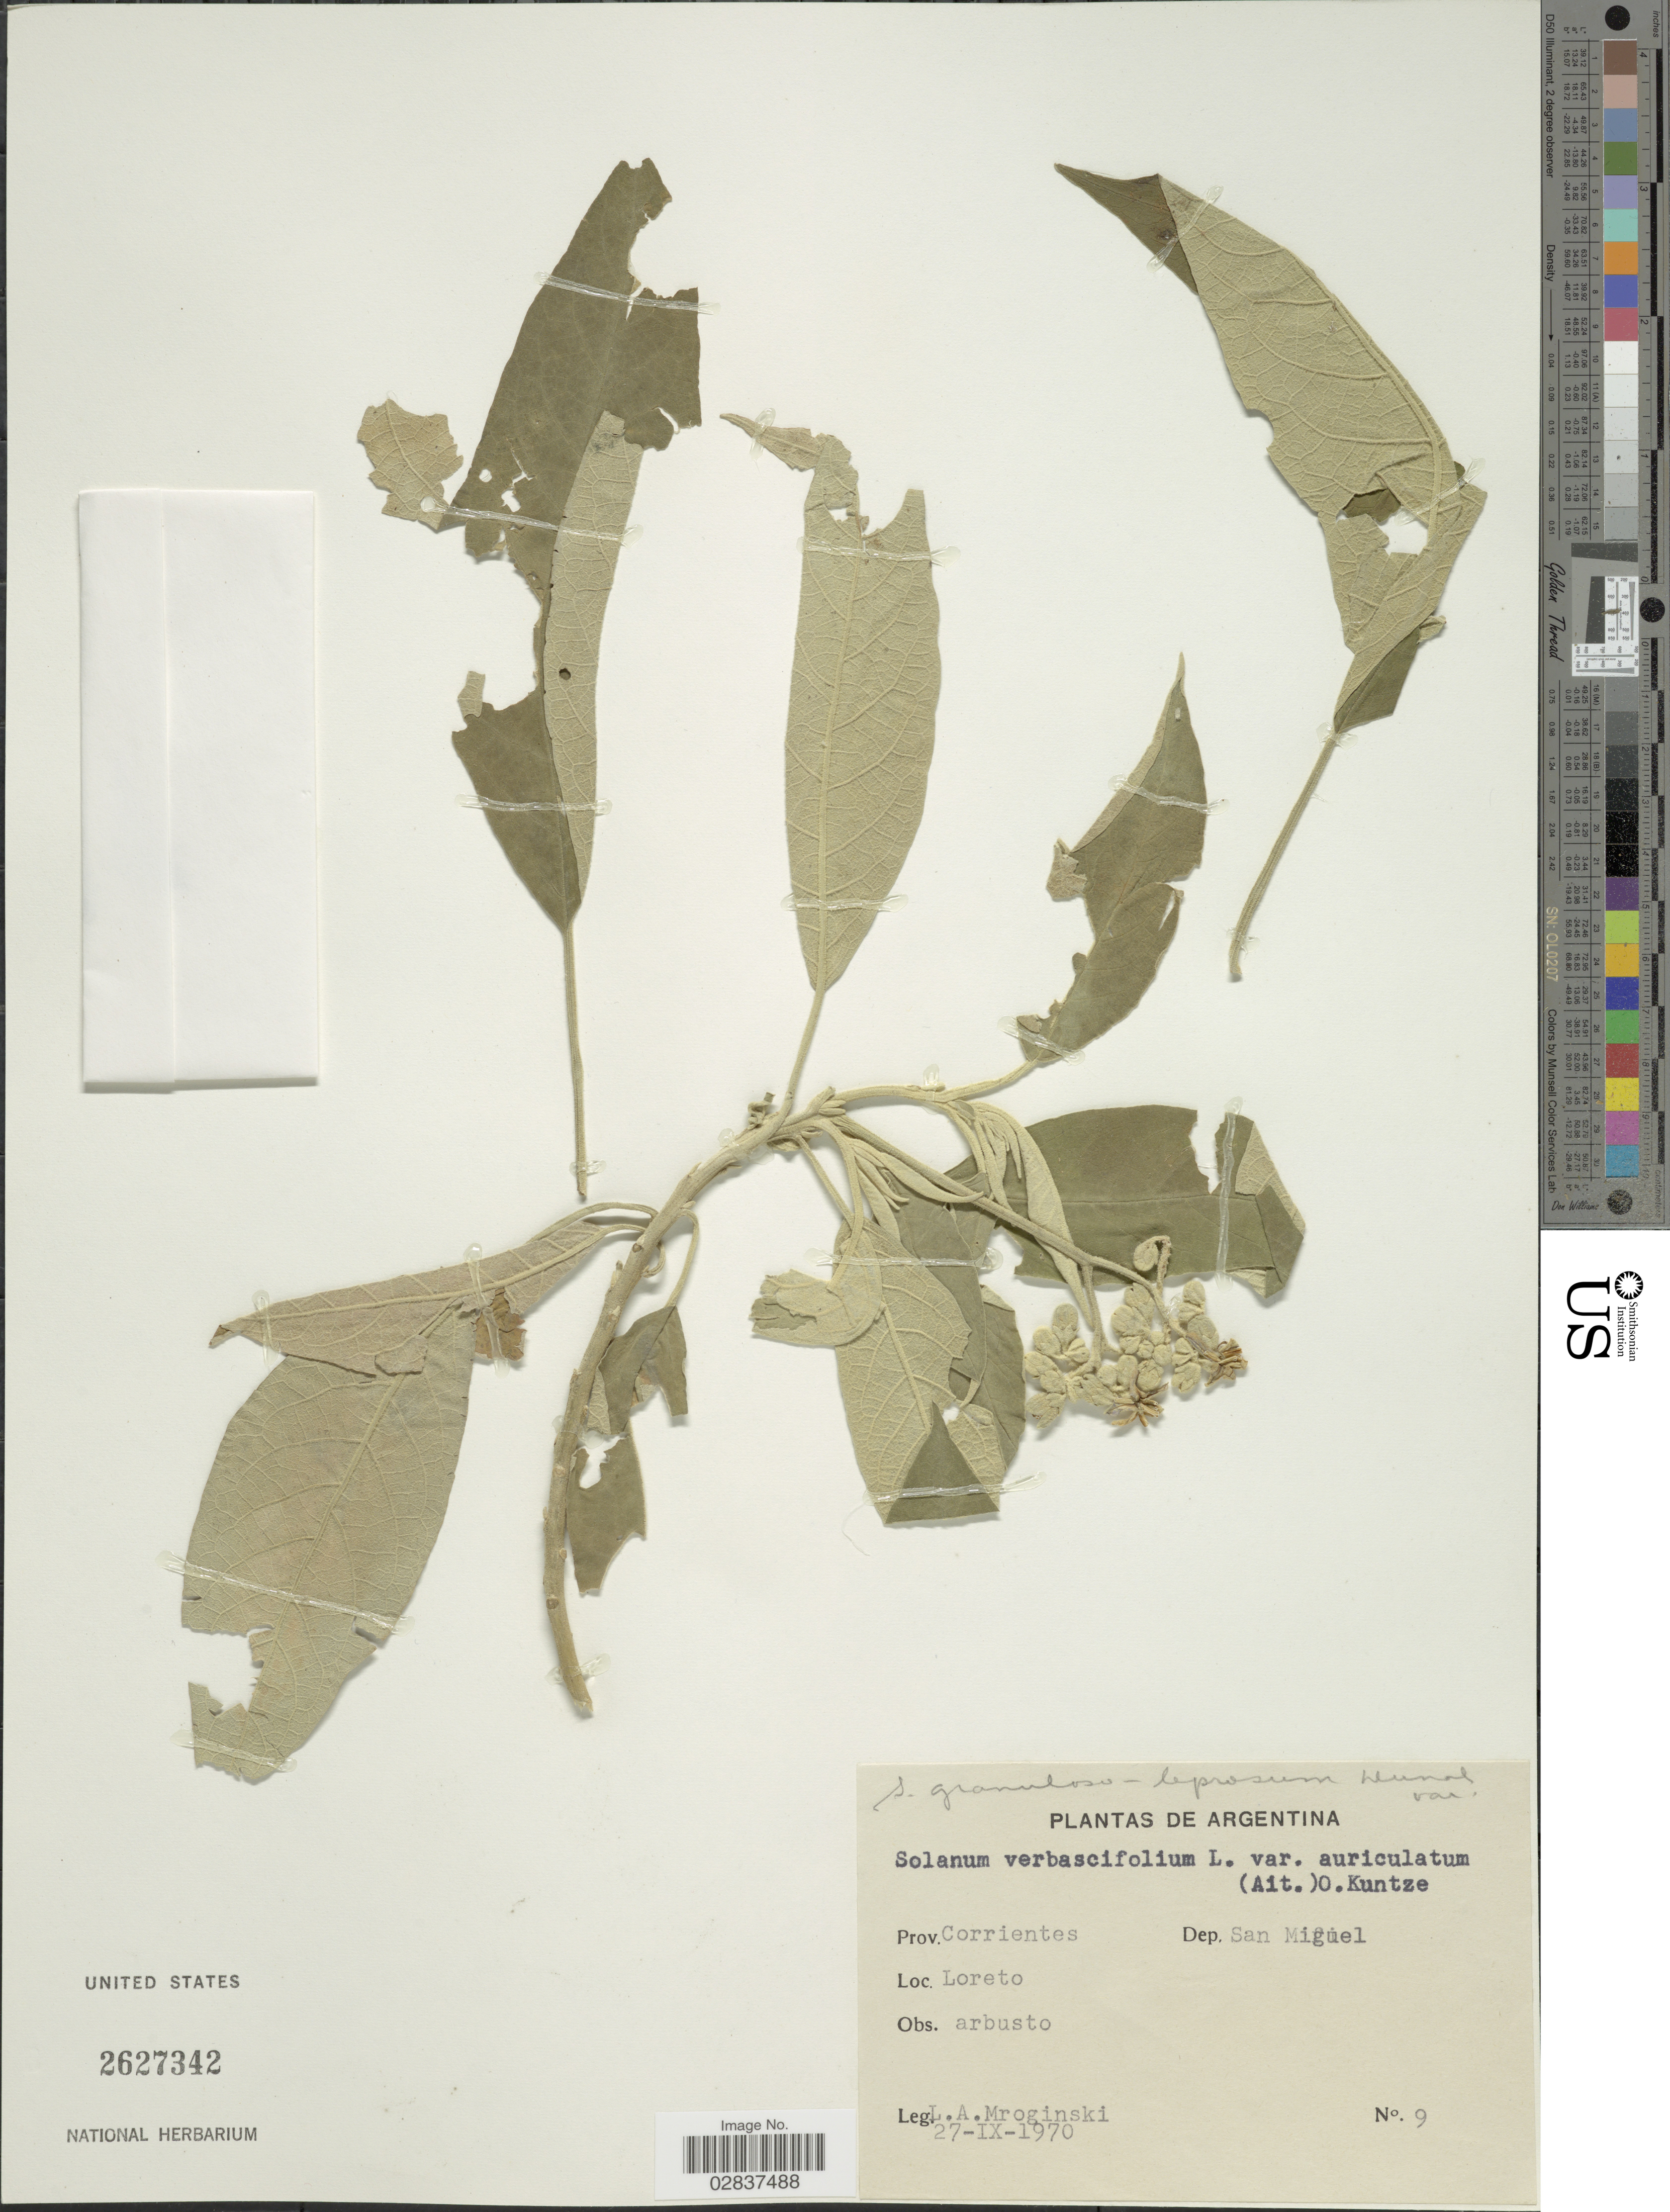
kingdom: Plantae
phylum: Tracheophyta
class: Magnoliopsida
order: Solanales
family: Solanaceae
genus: Solanum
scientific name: Solanum granuloso-leprosum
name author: Dunal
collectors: L. Mroginski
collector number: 9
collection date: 1970-09-27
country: Argentina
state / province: Corrientes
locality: Dep. San Miguel, Loreto.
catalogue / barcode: US 2627342